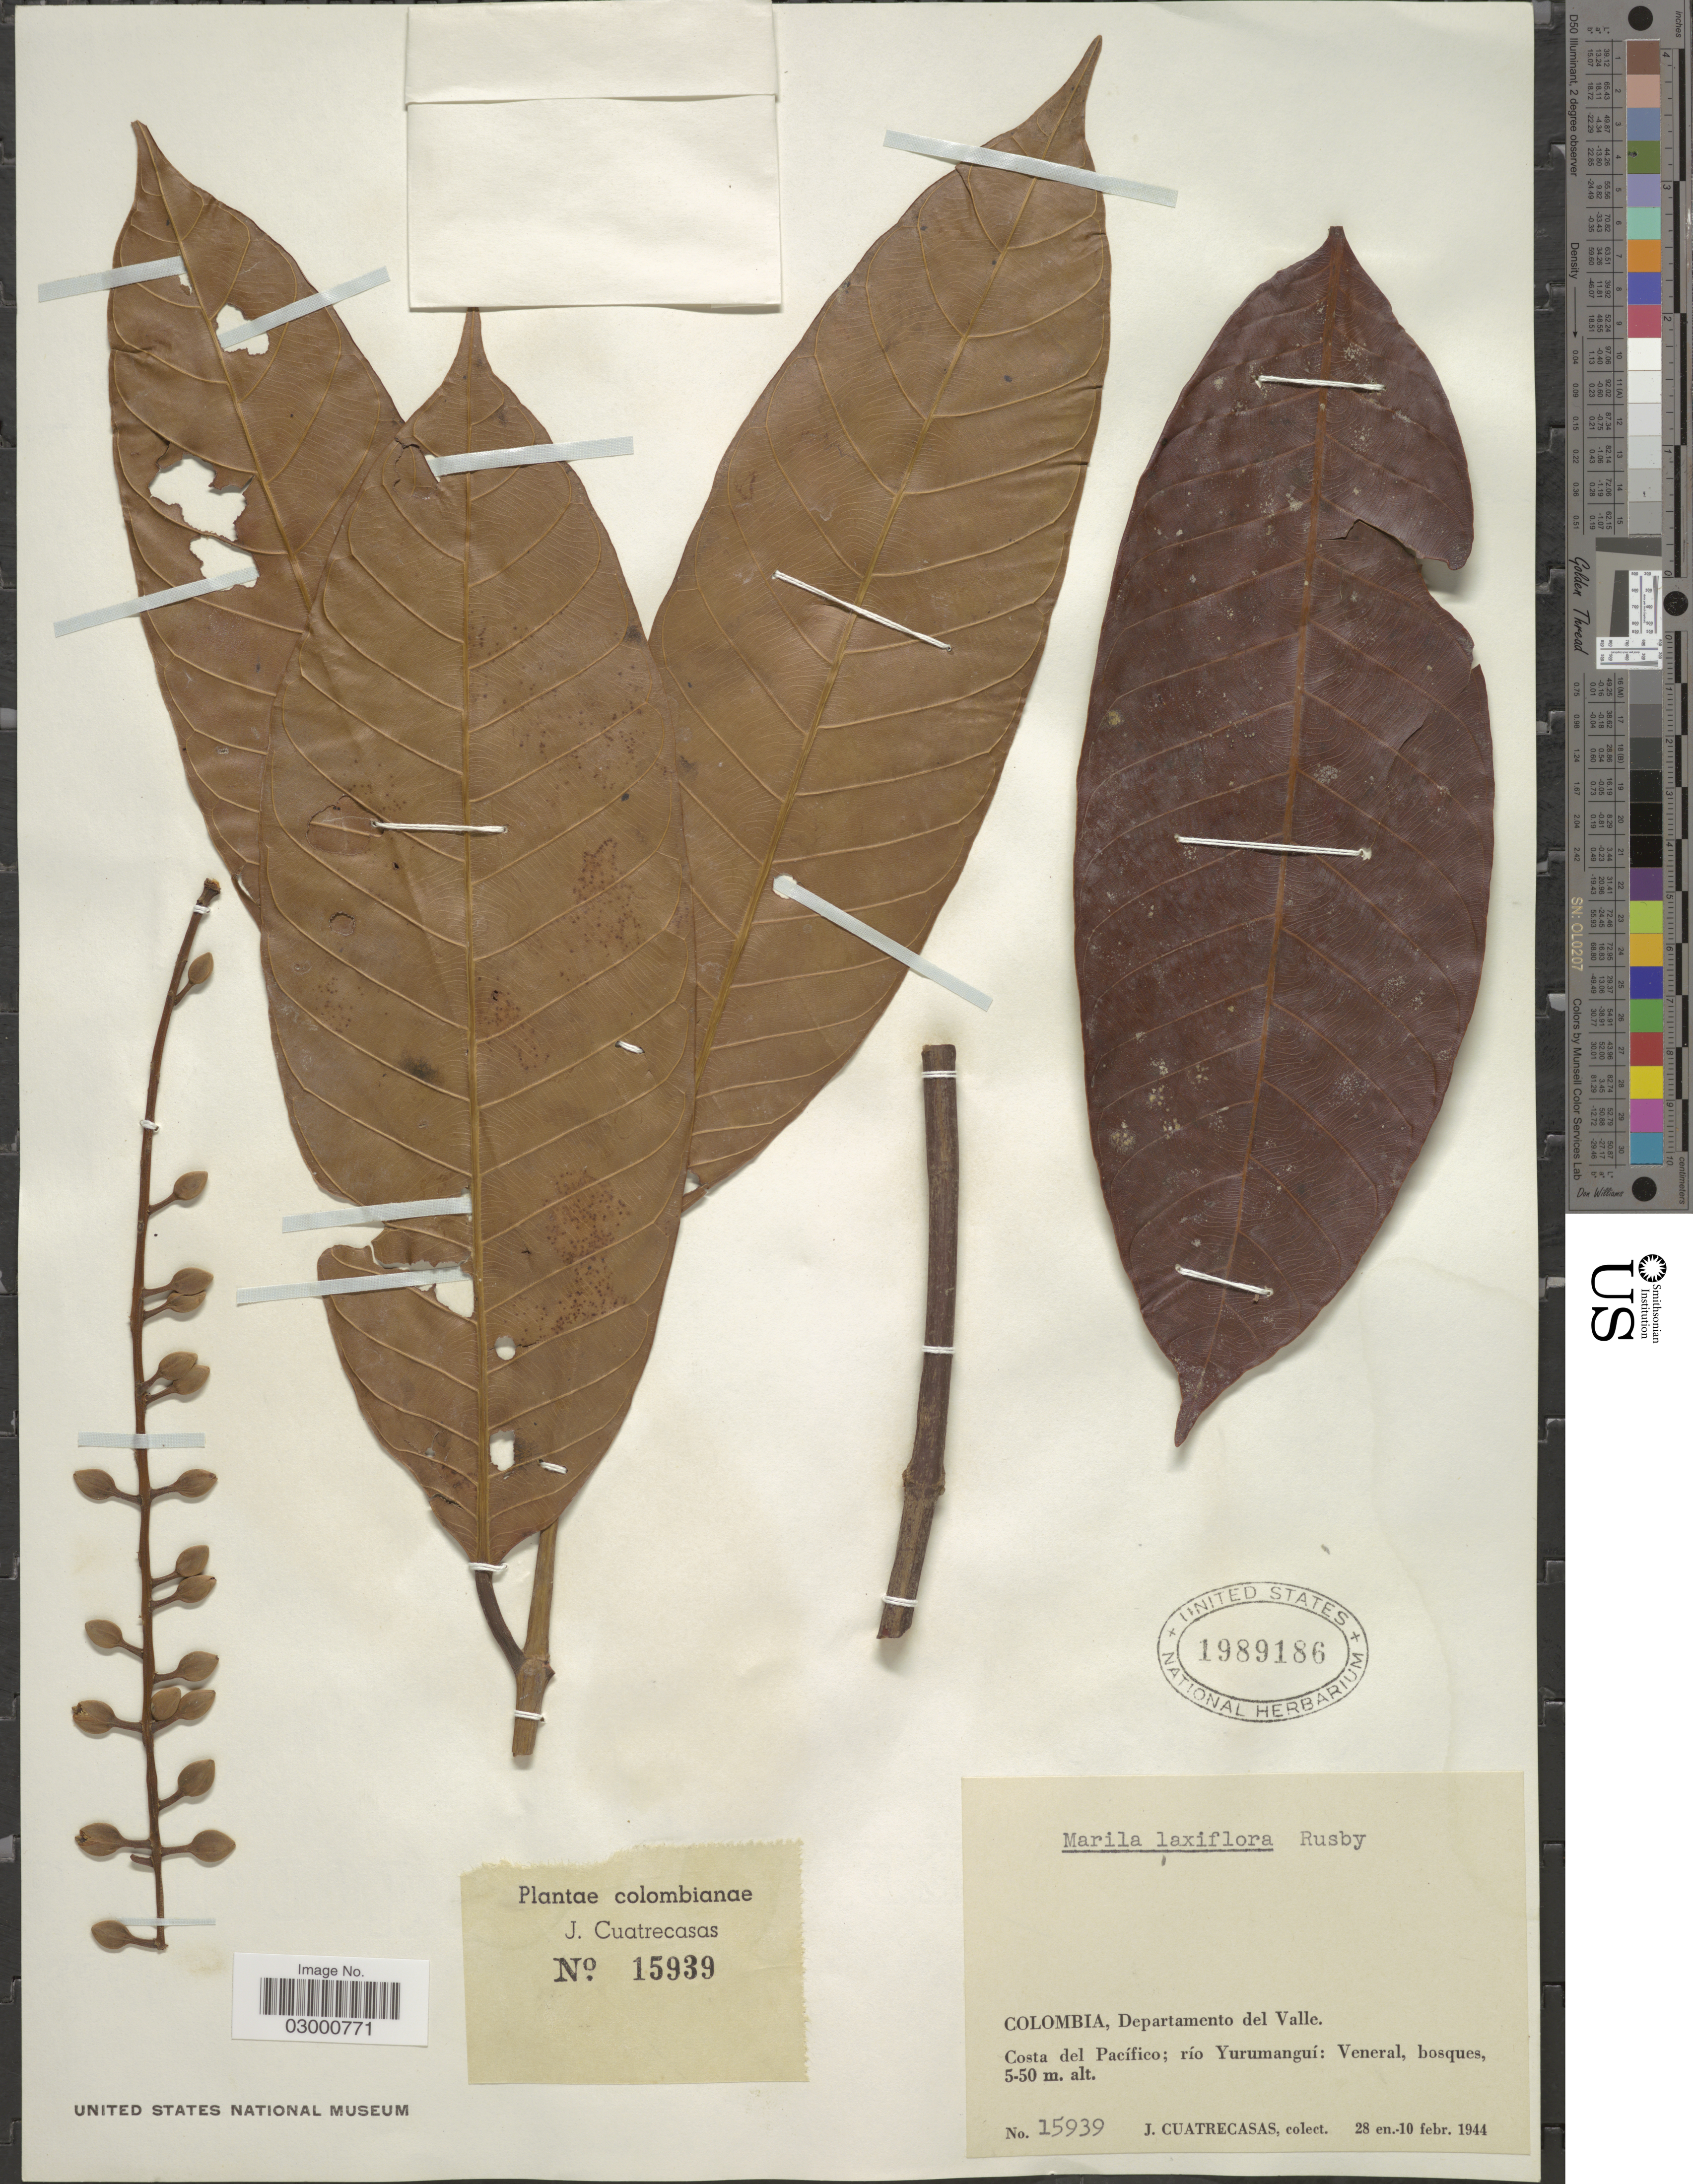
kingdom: Plantae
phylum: Tracheophyta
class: Magnoliopsida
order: Malpighiales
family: Calophyllaceae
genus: Marila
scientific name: Marila laxiflora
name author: Rusby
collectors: J. Cuatrecasas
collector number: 15939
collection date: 1944-01-28/1944-02-10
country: Colombia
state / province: Valle del Cauca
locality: Departamento del Valle. Costa del Pacífico; río Yurumanguí: Veneral.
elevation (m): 5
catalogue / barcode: US 1989186